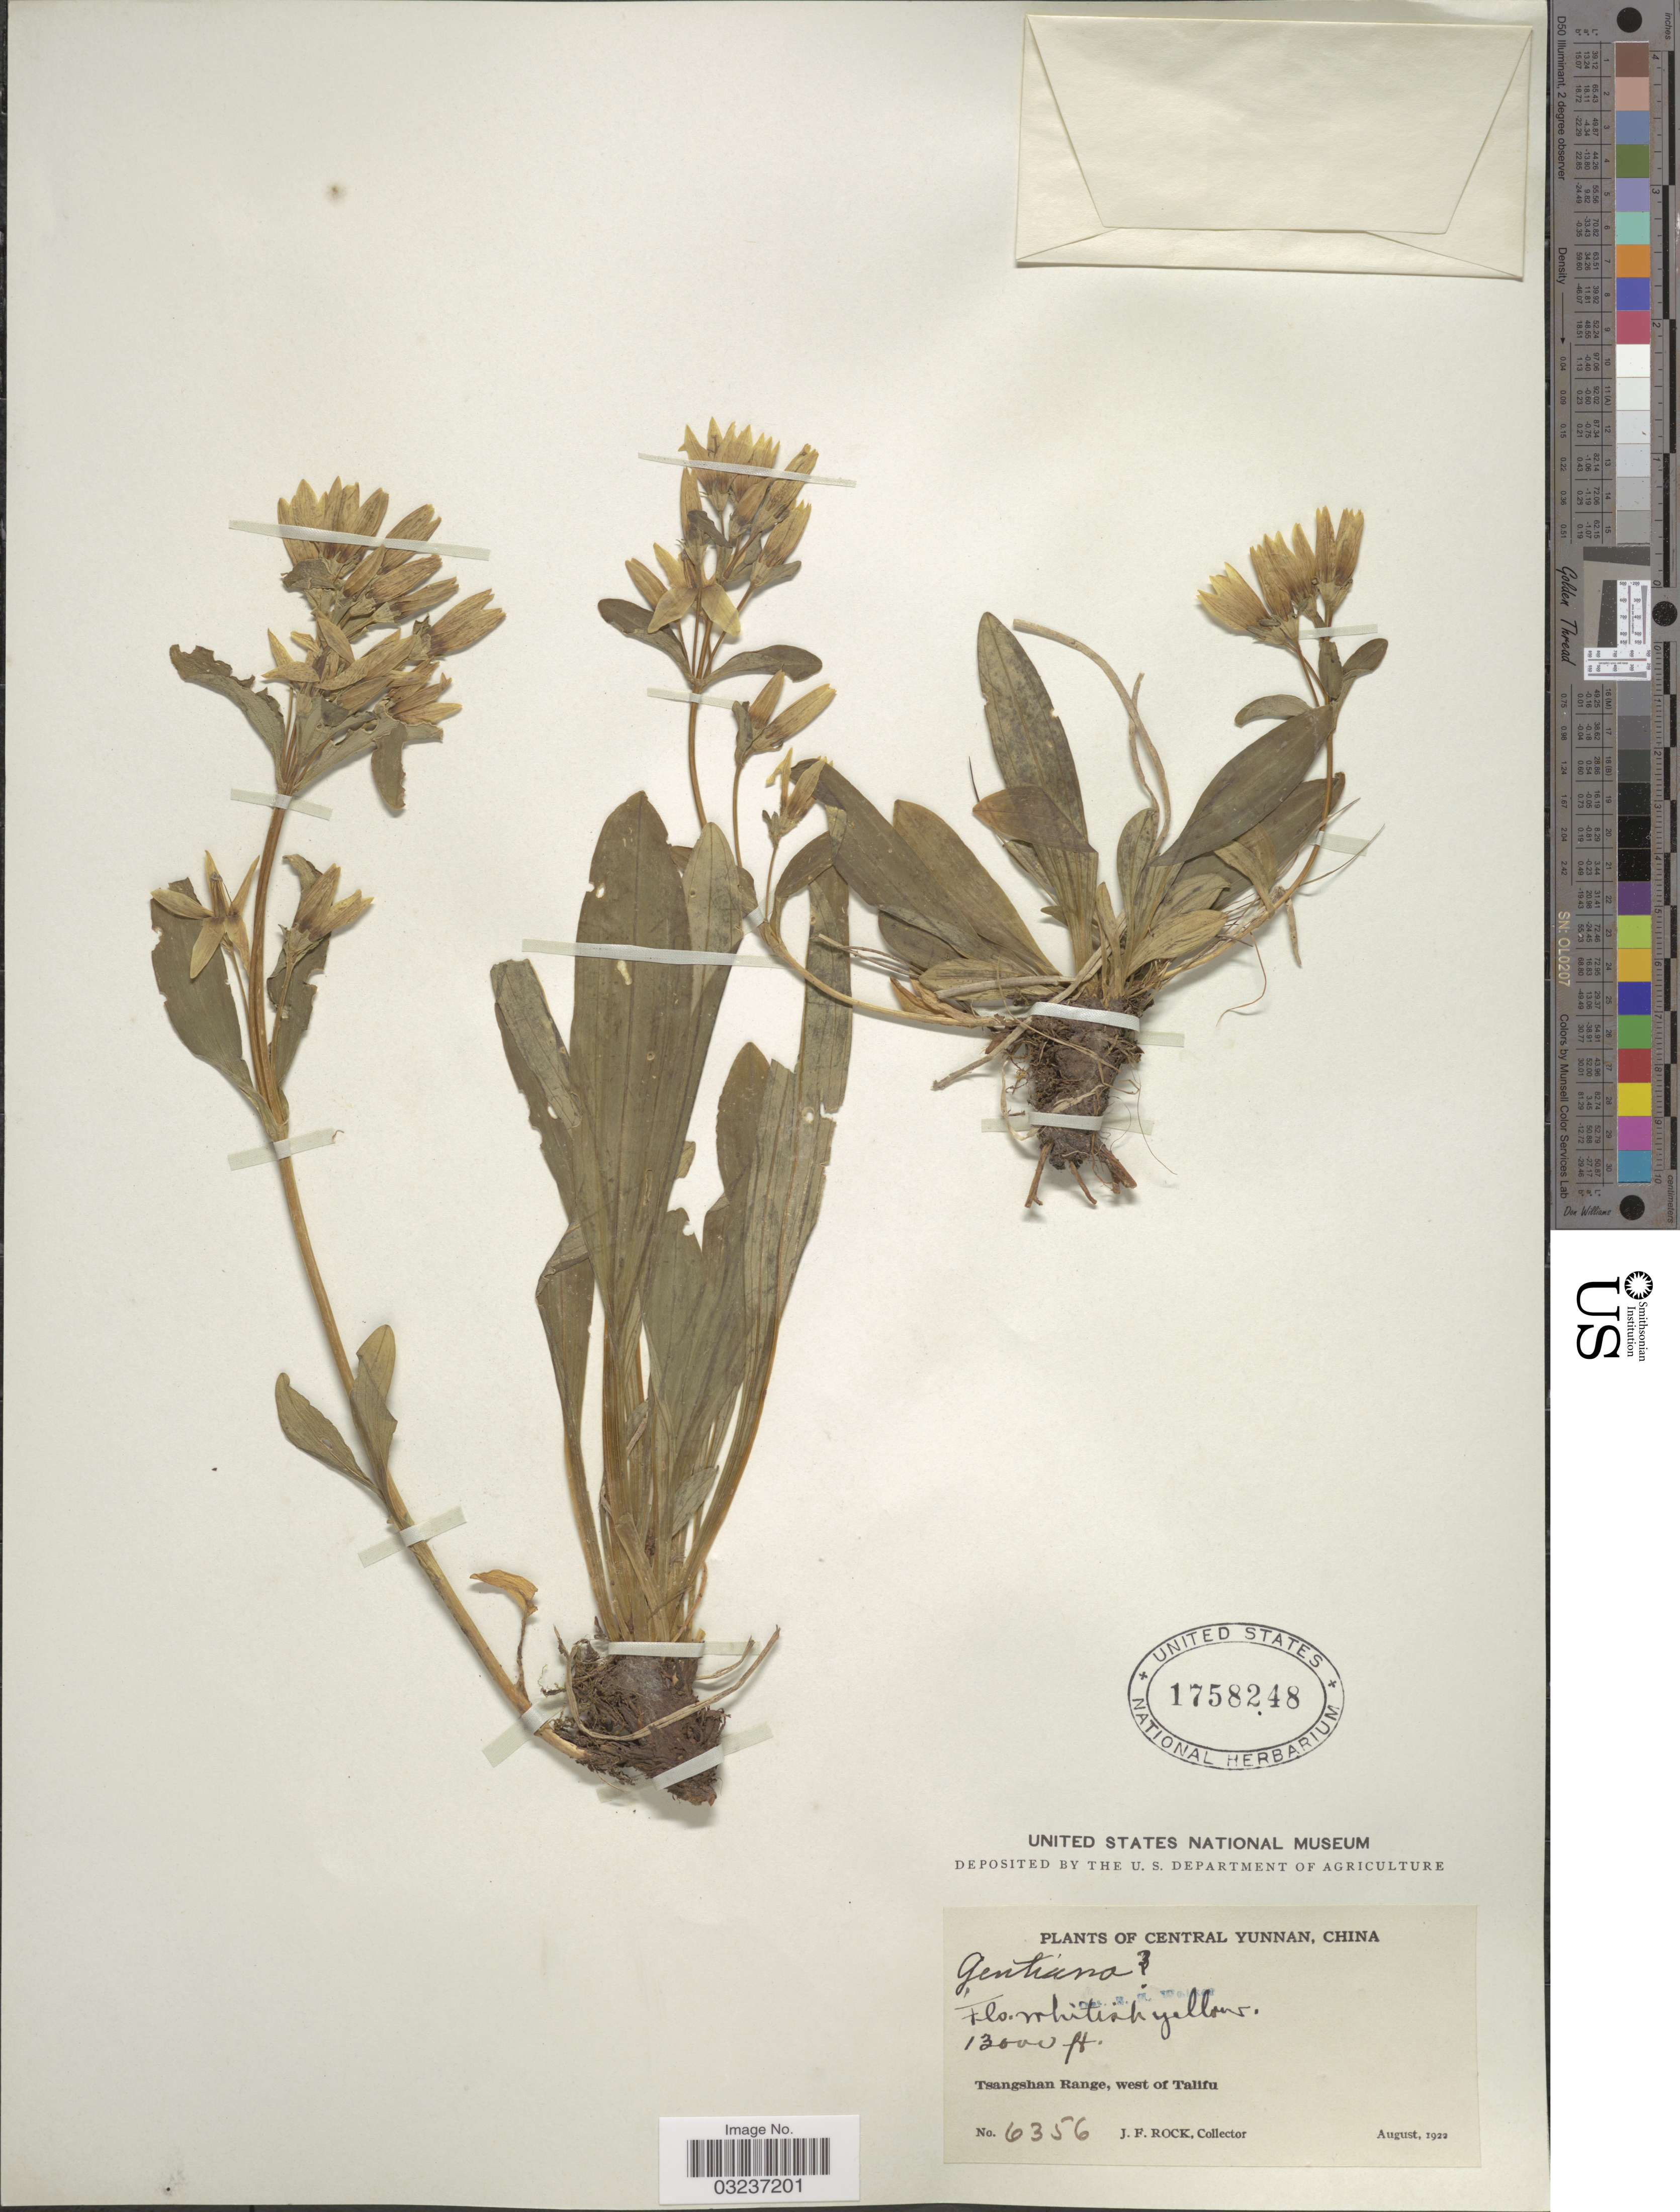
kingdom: Plantae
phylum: Tracheophyta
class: Magnoliopsida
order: Gentianales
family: Gentianaceae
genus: Gentiana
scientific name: Gentiana sp.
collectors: J. Rock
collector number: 6356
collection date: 1922-08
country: China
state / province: Yunnan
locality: Central Yunnan. Tsangshan Range, west of Talifu.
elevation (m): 3962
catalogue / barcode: US 1758248